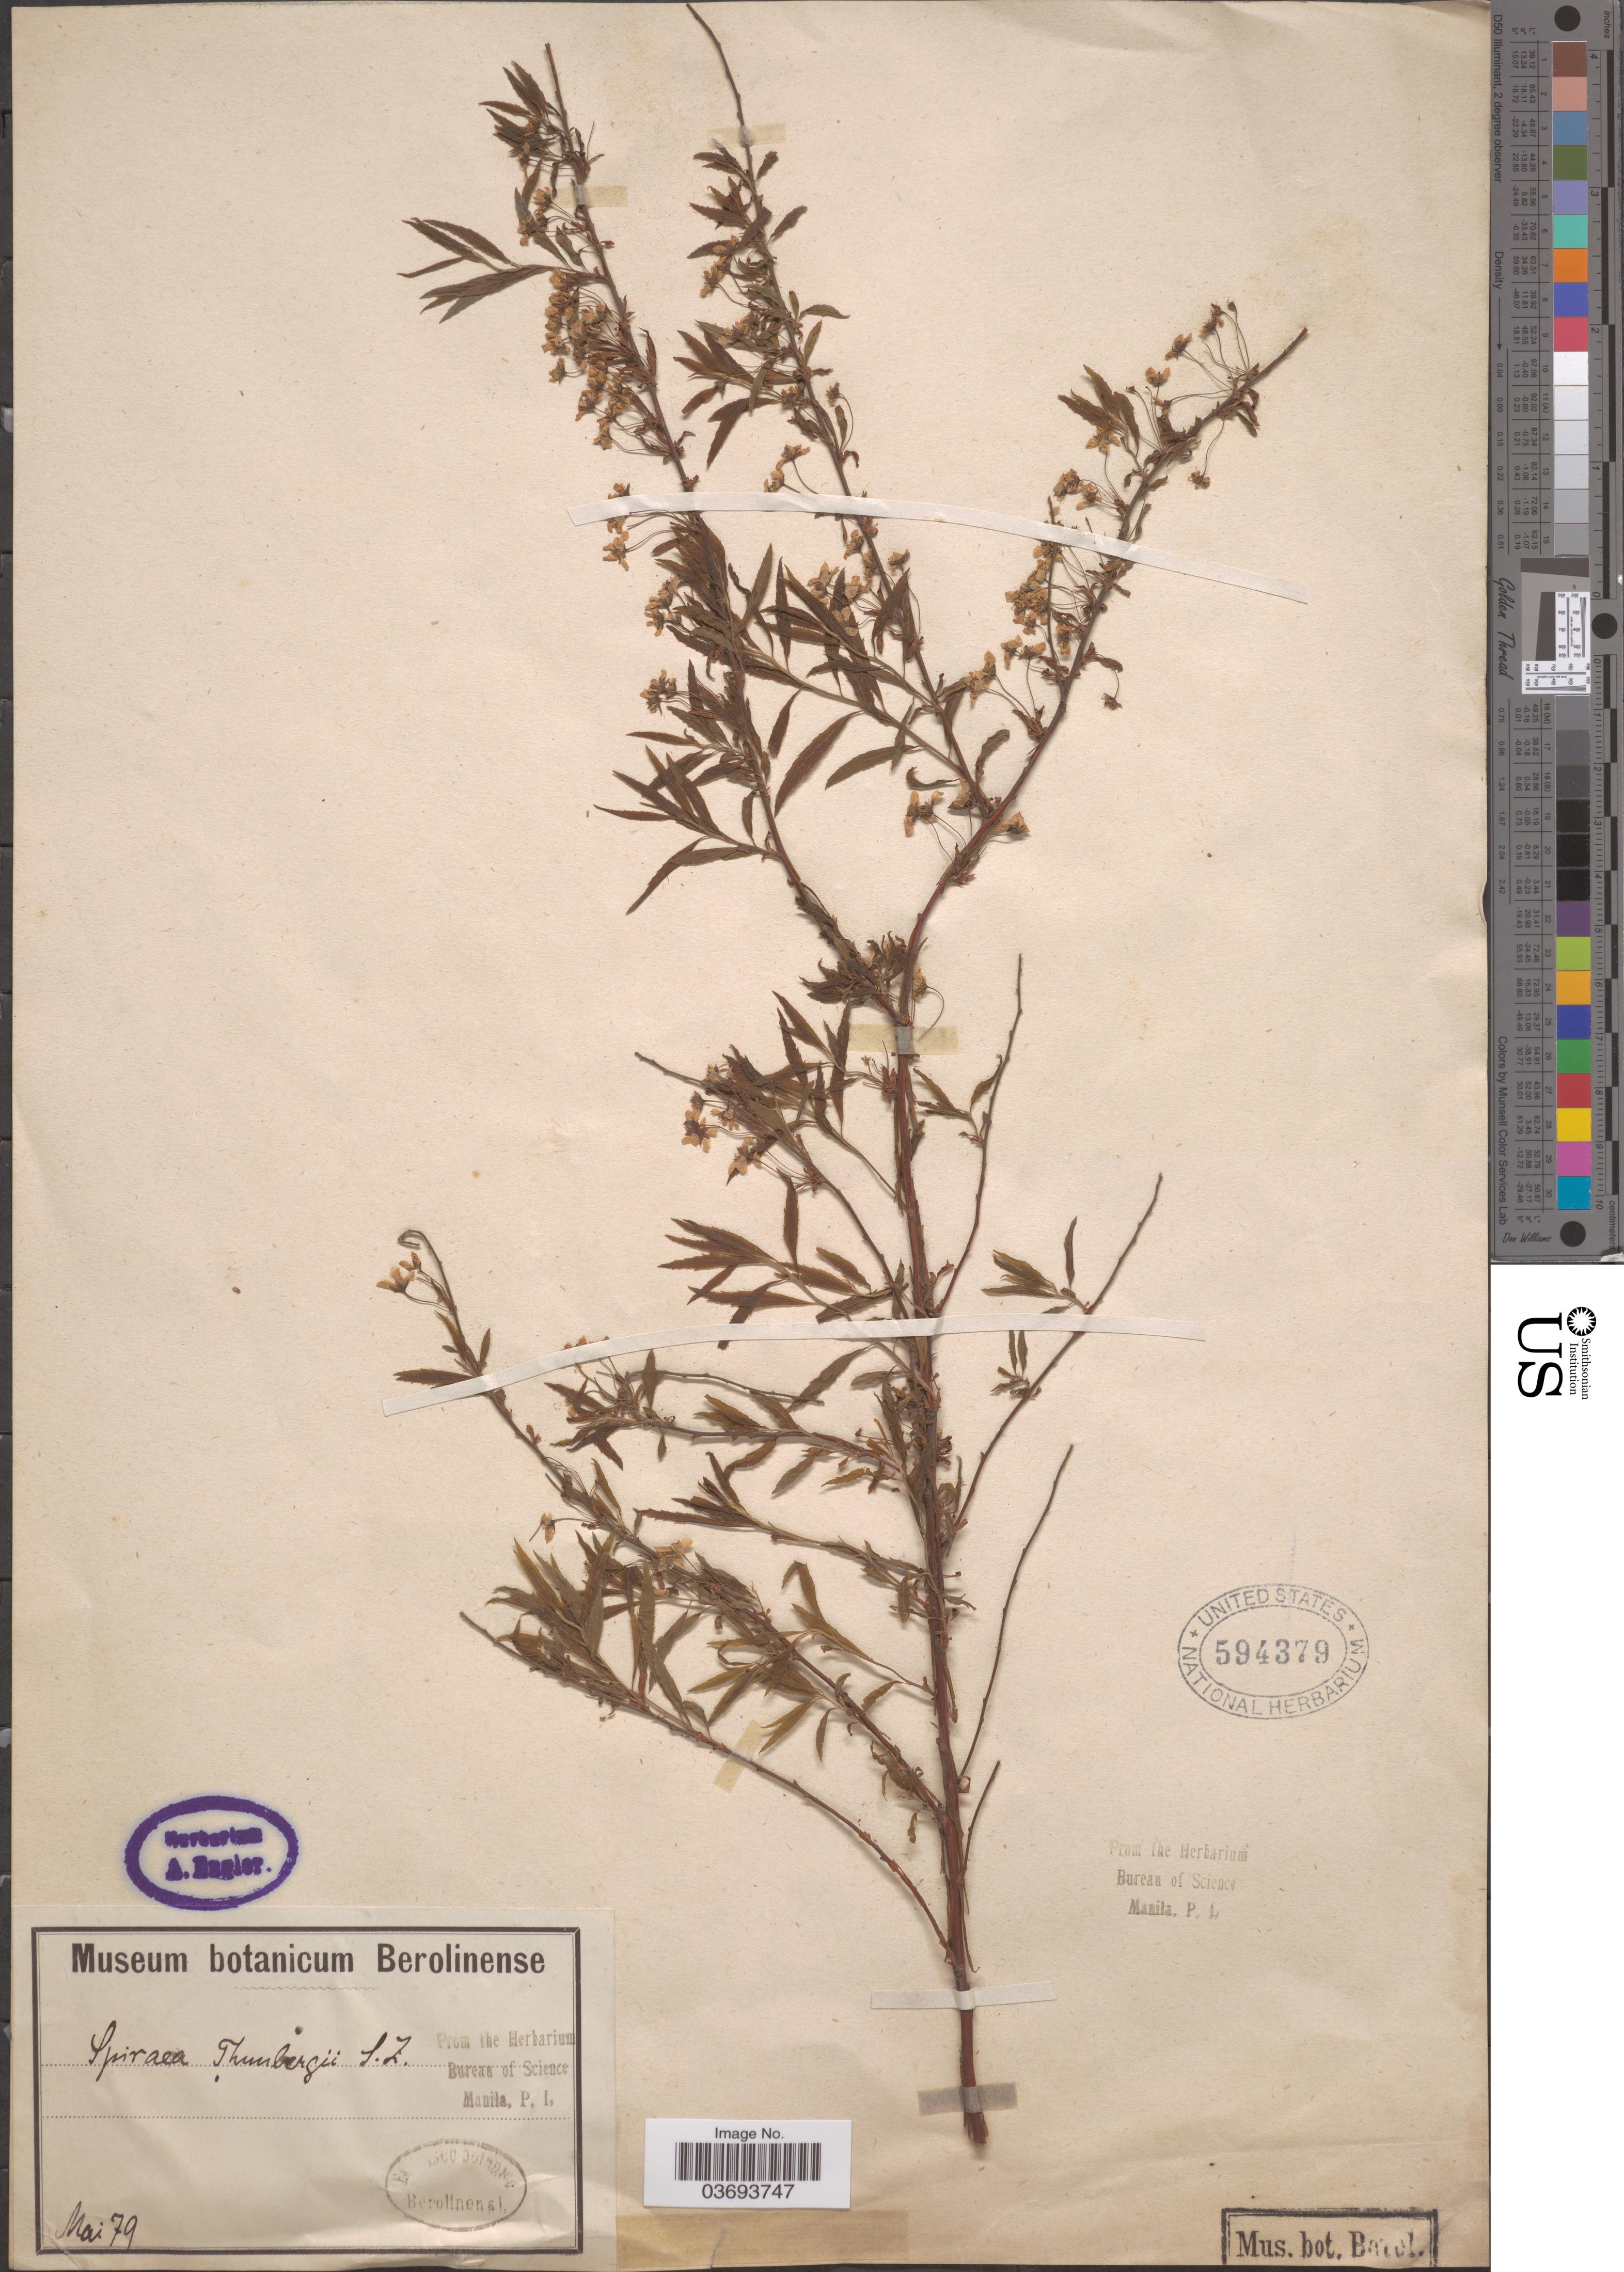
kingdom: Plantae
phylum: Tracheophyta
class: Magnoliopsida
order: Rosales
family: Rosaceae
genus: Spiraea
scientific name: Spiraea thunbergii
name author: Siebert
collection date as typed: Transcribed d/m/y: /5/79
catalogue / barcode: US 594379